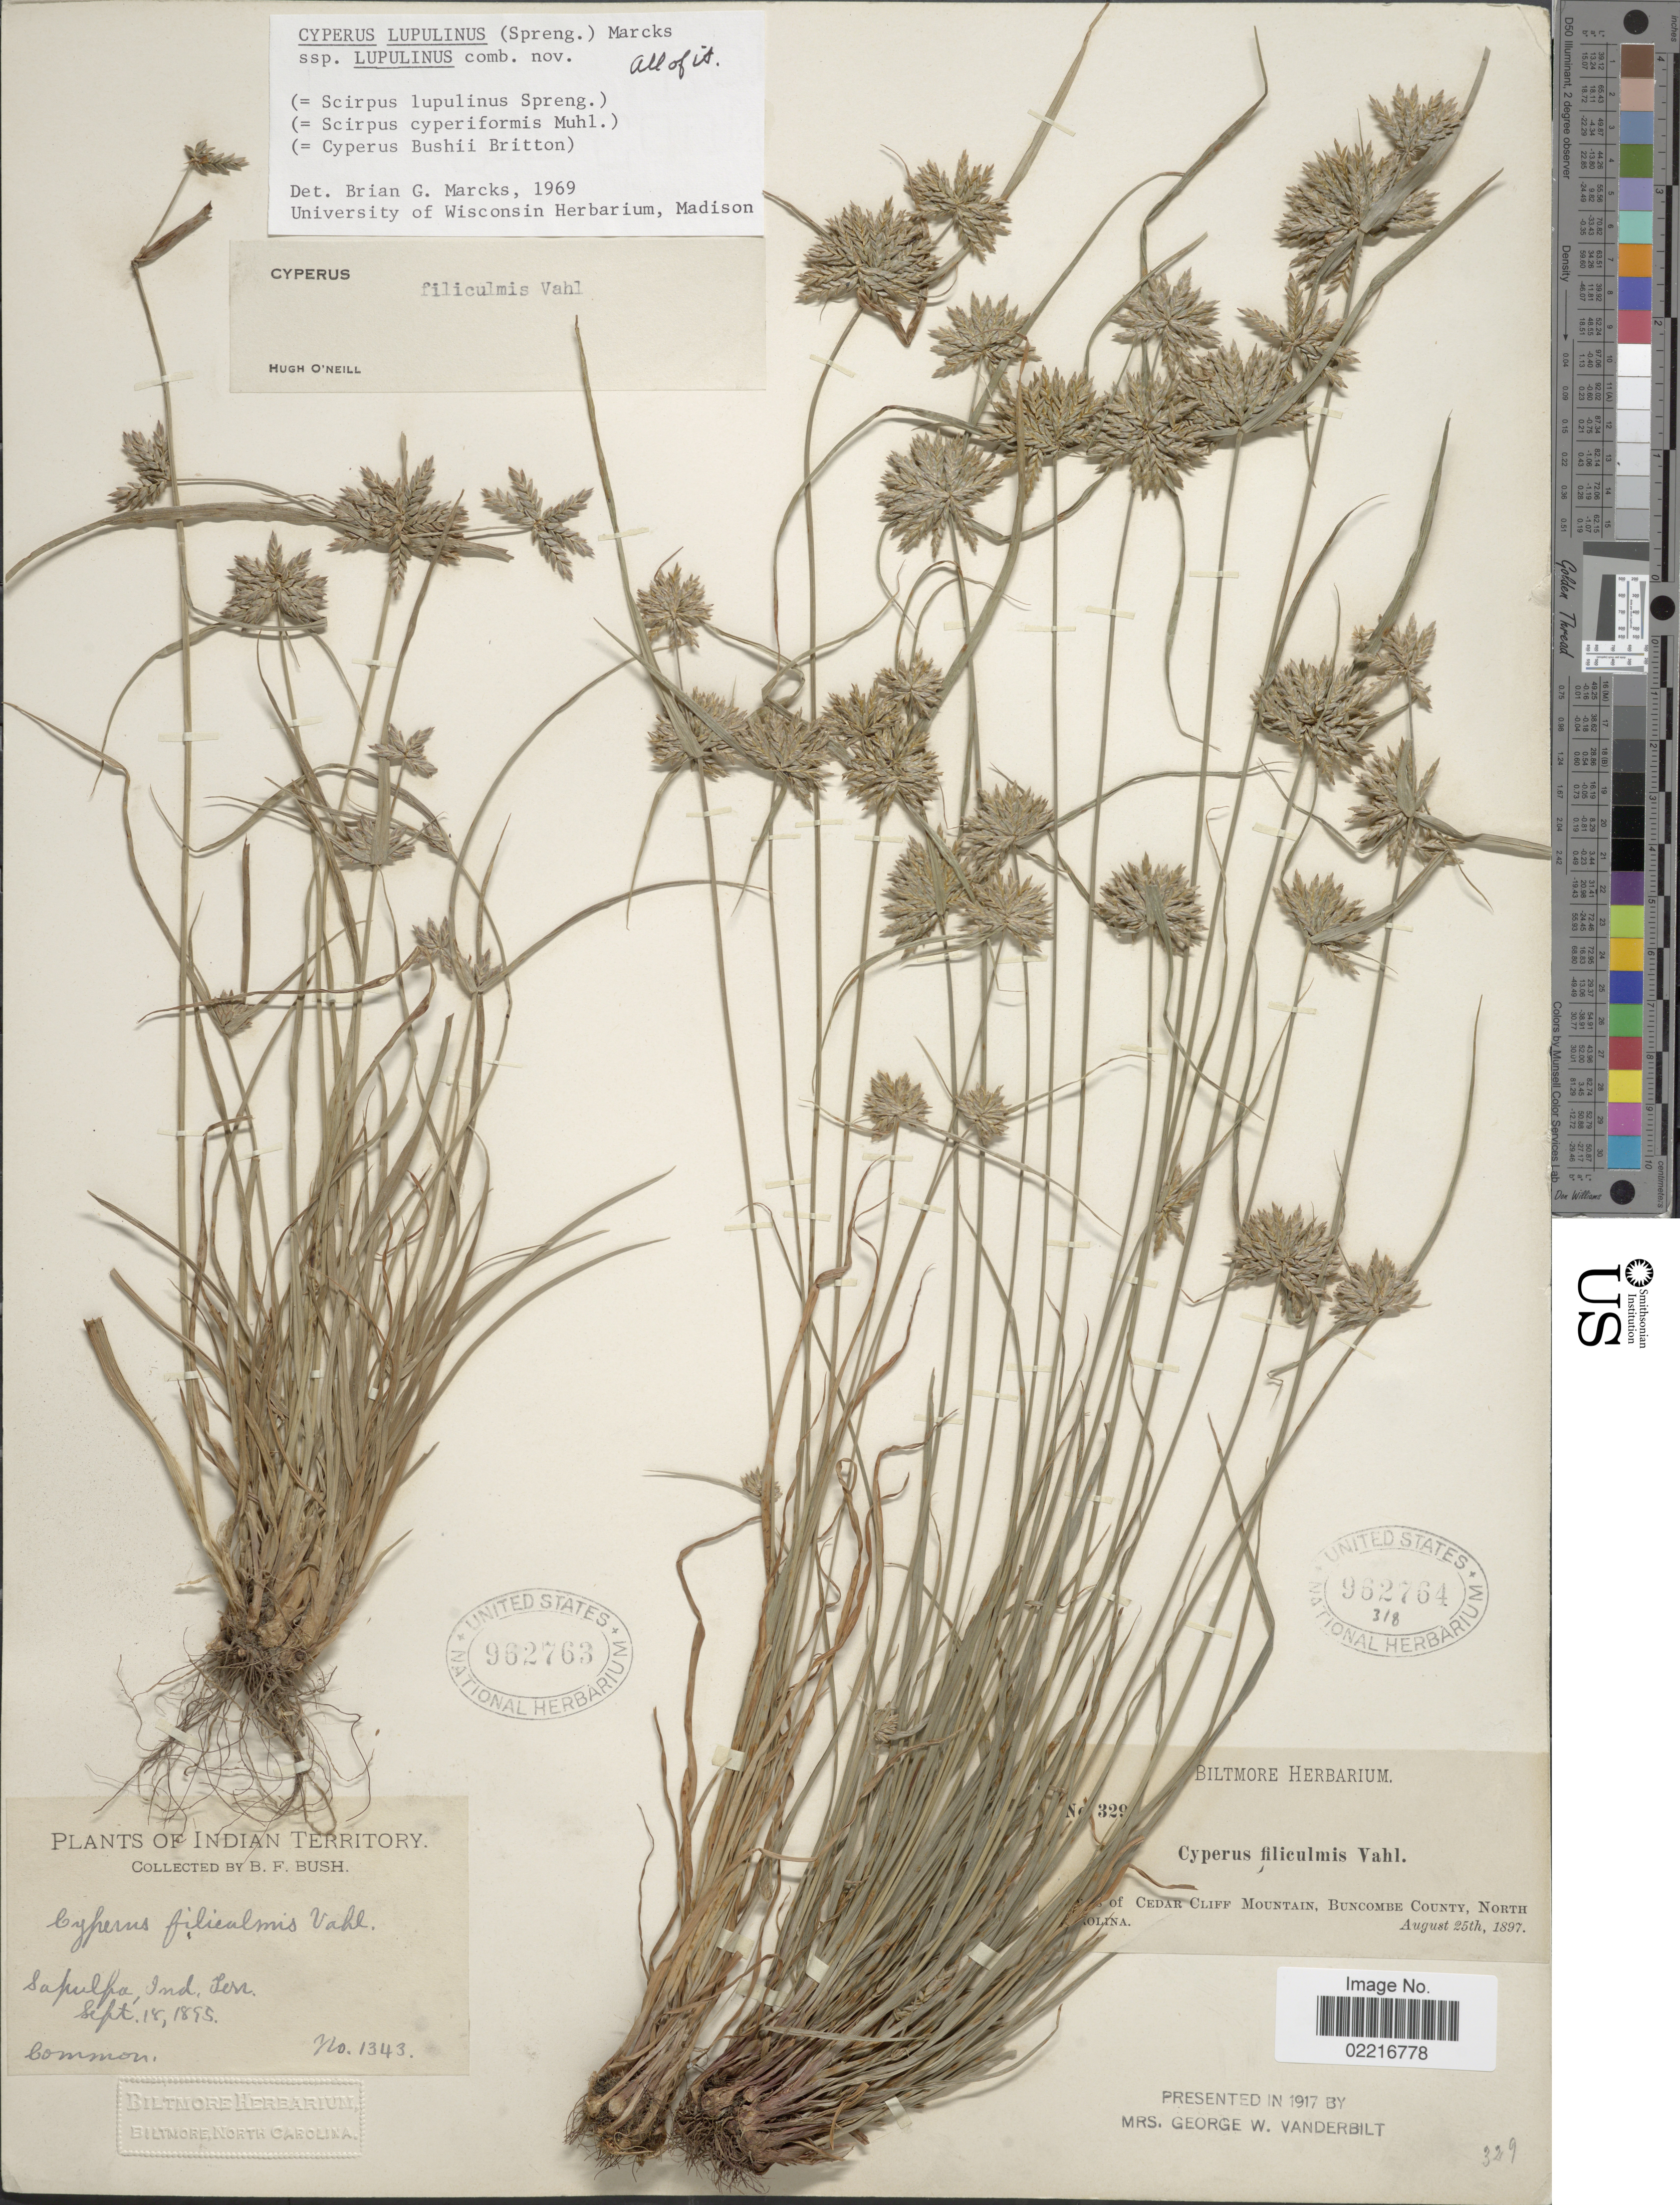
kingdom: Plantae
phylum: Tracheophyta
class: Liliopsida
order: Poales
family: Cyperaceae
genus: Cyperus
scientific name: Cyperus lupulinus subsp. lupulinus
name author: (Spreng.) Marcks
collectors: ex herb. Biltmore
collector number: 329*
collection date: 1897-08-25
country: United States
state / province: North Carolina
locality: [illegible text] of Cedar Cliff Mountain, Buncombe County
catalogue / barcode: US 962764-2